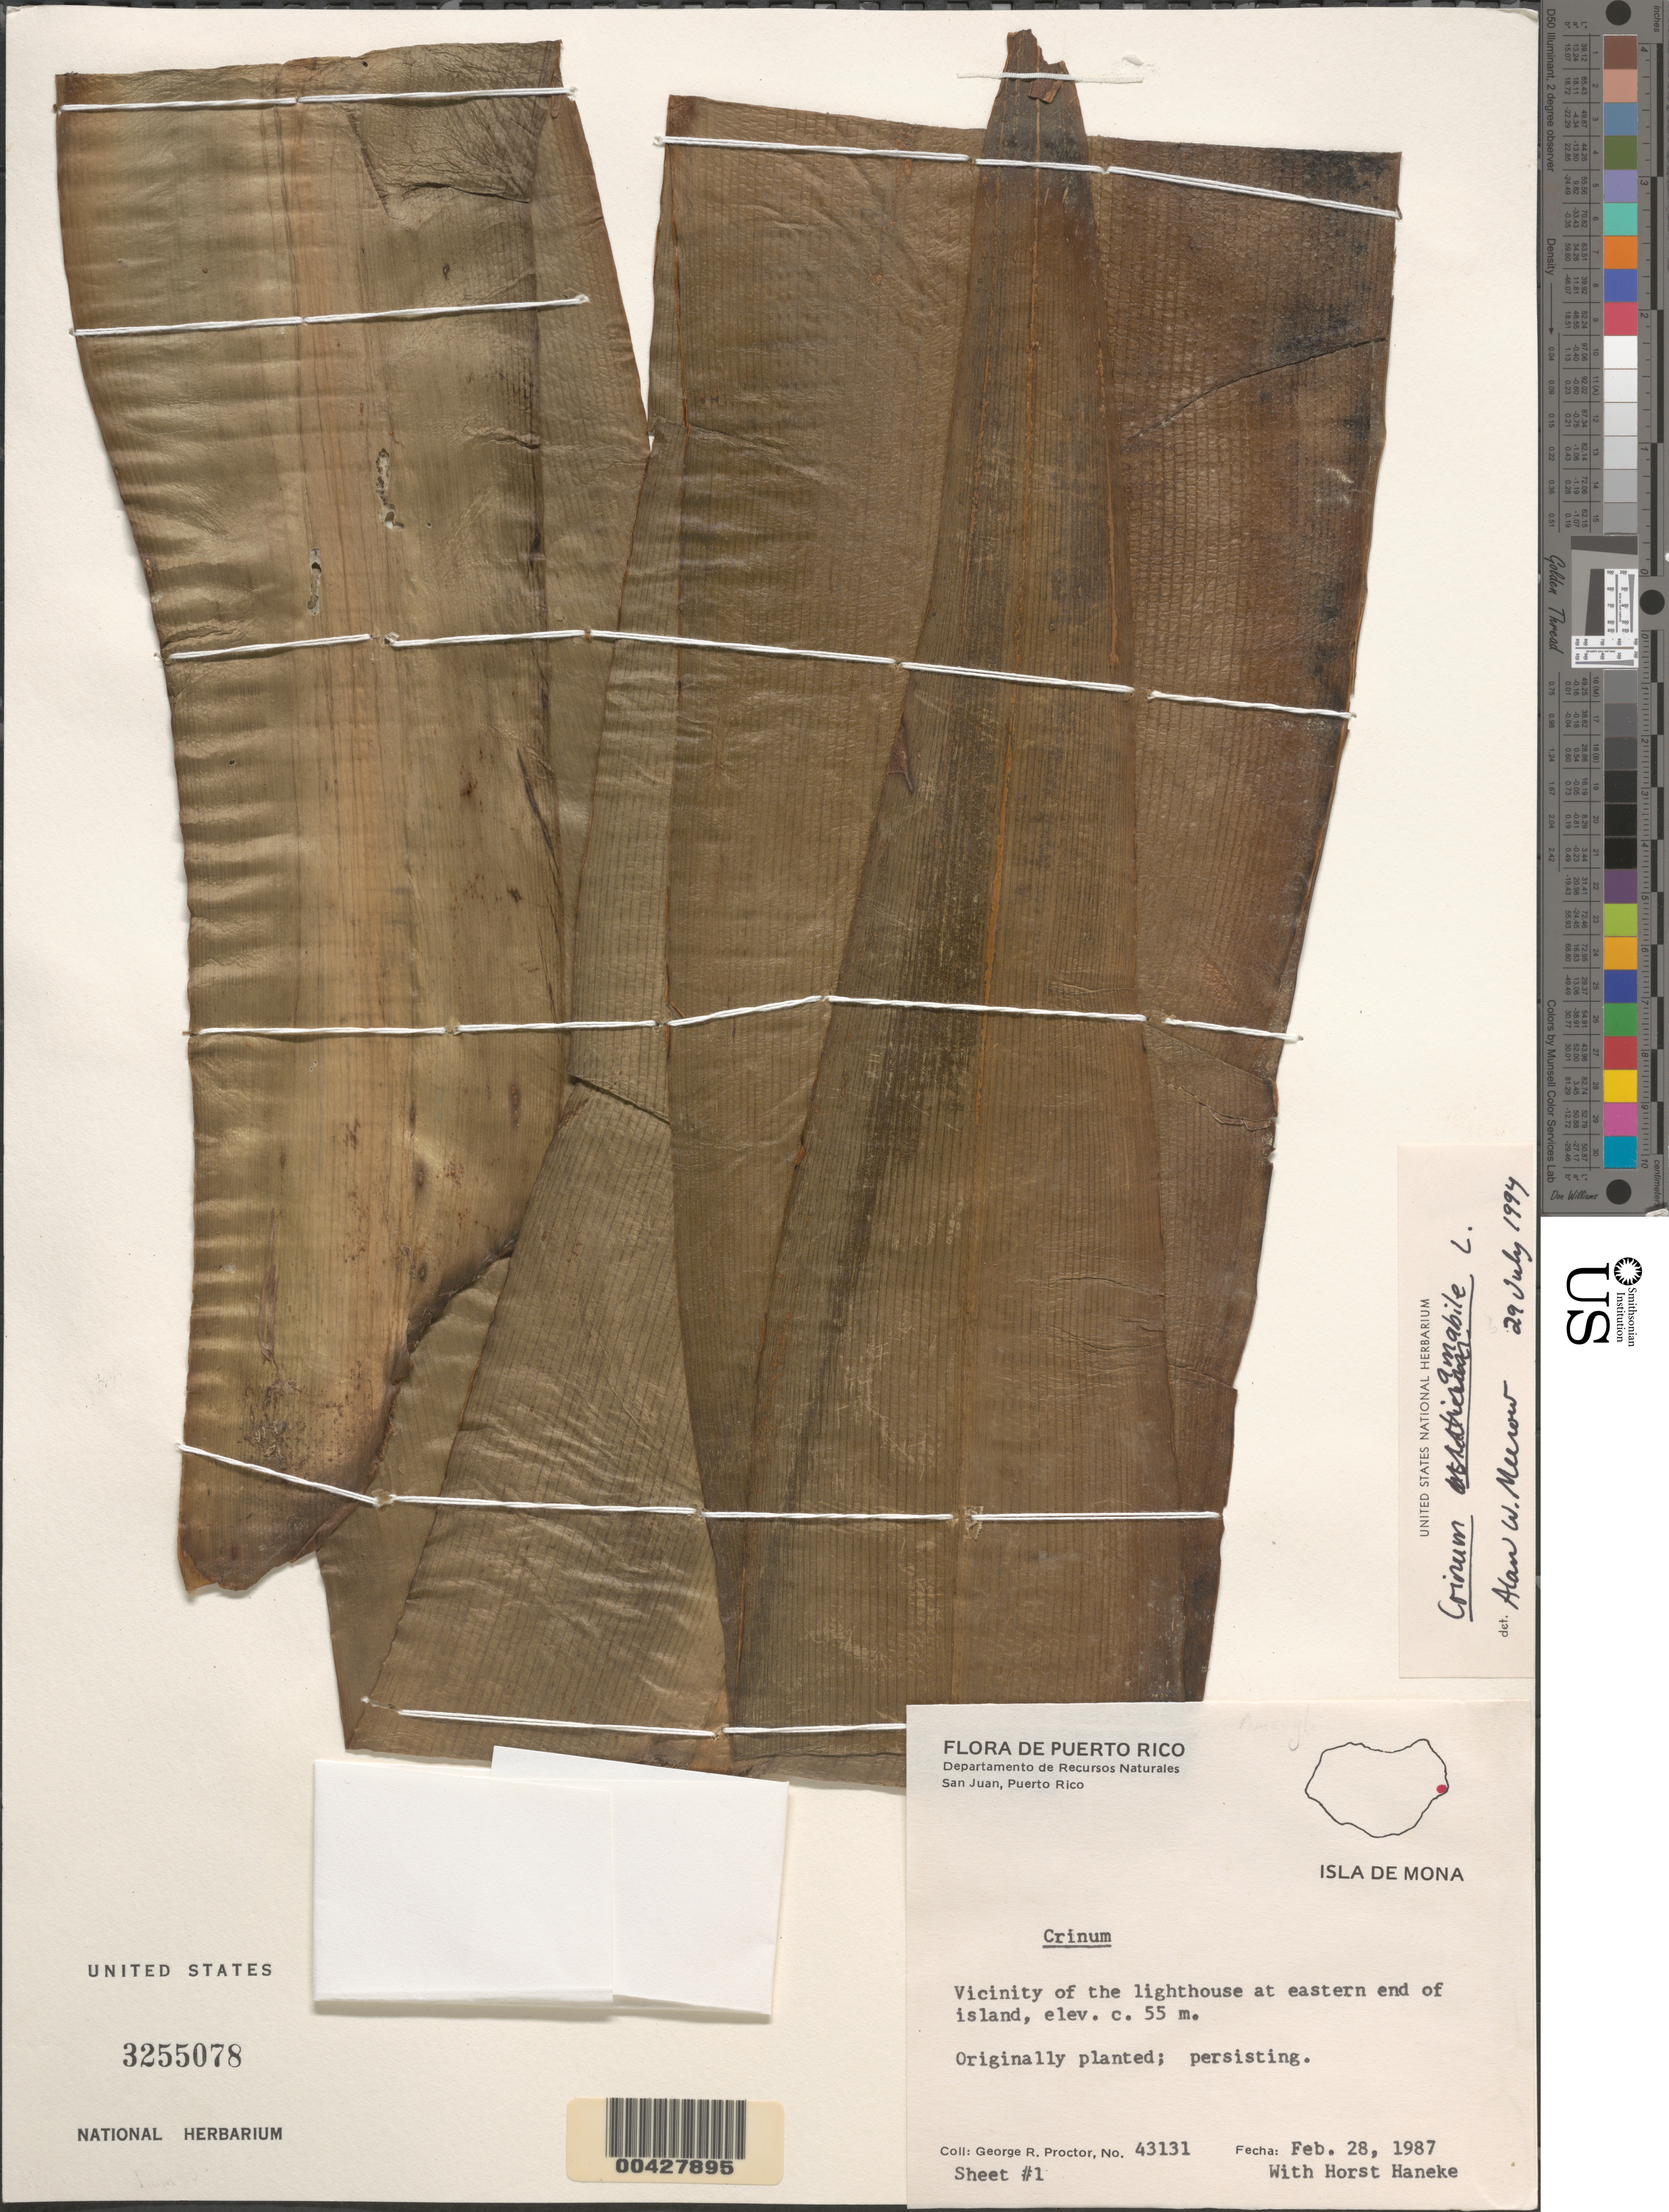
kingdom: Plantae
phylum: Tracheophyta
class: Liliopsida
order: Asparagales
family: Amaryllidaceae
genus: Crinum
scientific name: Crinum x amabile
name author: Donn ex Ker Gawl.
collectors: G. R. Proctor & H. Haneke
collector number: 43131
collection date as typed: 28 Feb 1987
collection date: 1987-02-28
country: Puerto Rico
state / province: Mayaguëz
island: Mona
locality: Isla de mona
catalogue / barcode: US 3255078